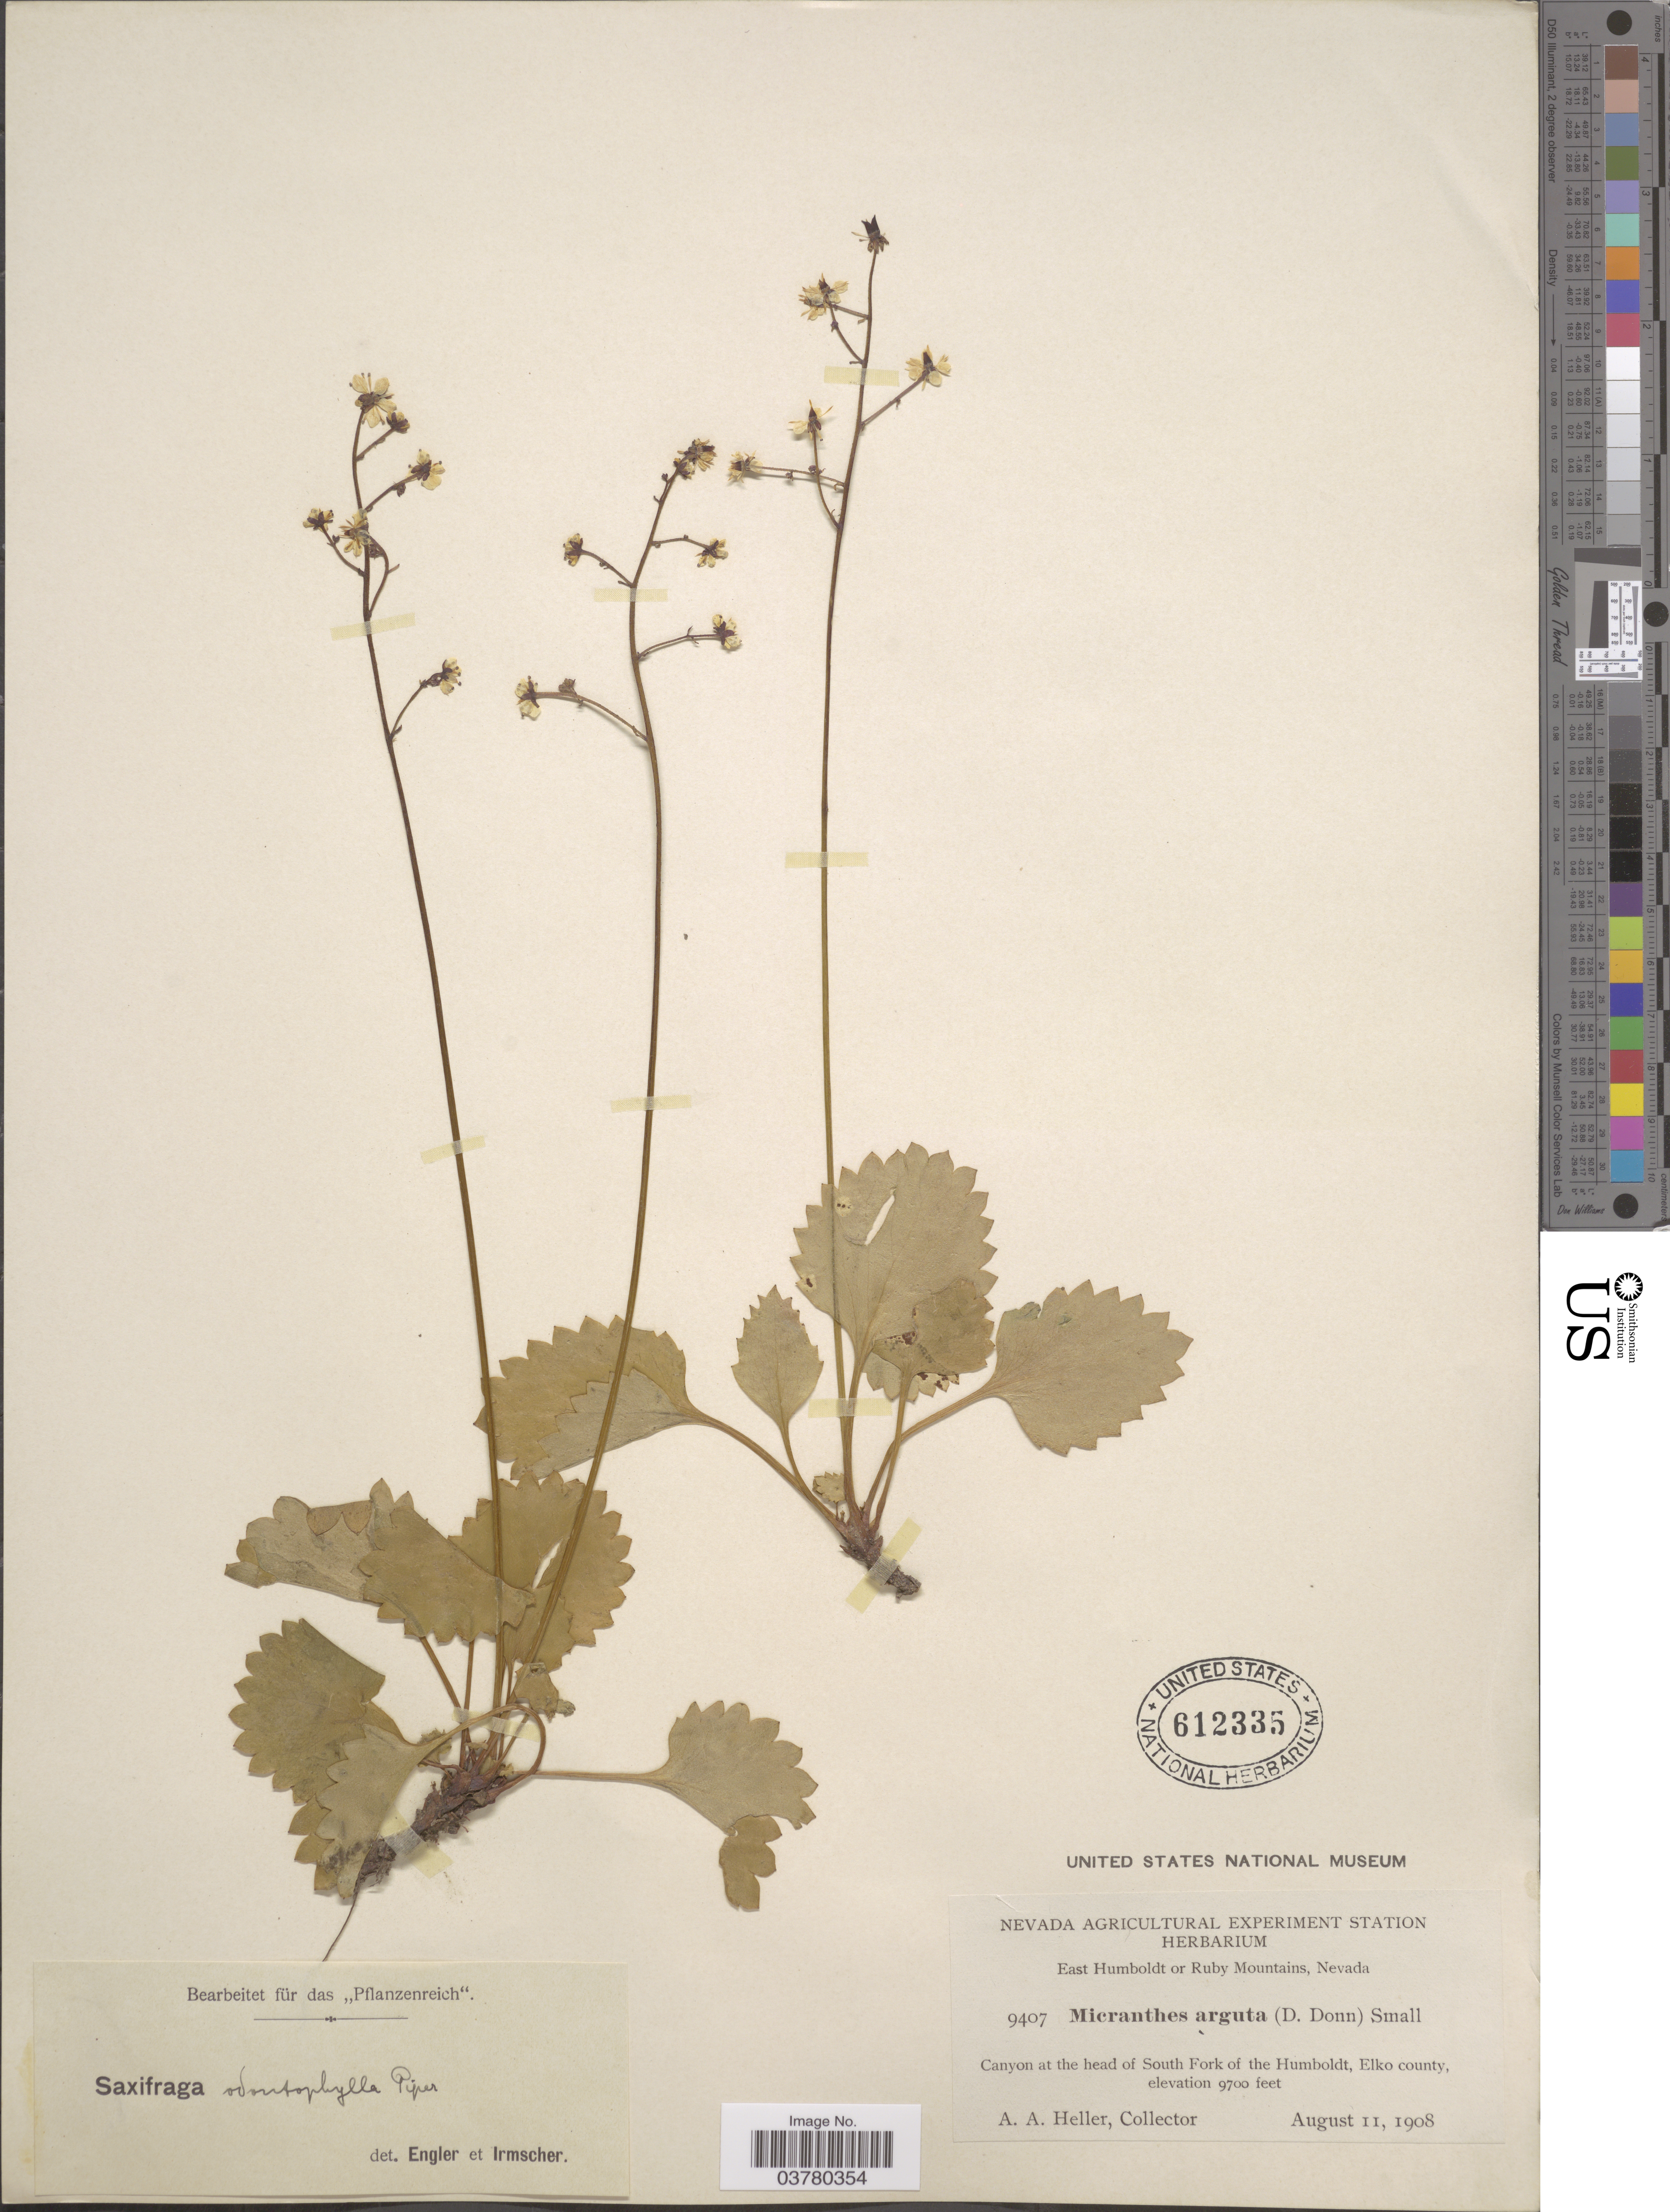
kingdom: Plantae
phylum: Tracheophyta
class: Magnoliopsida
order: Saxifragales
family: Saxifragaceae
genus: Micranthes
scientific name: Micranthes odontoloma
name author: (Piper) A. Heller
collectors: A. A. Heller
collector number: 9407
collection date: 1908-08-11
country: United States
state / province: Nevada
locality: East Humboldt or Ruby Mountains. Canyon at the head of South Fork of the Humboldt, Elko county.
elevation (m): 2957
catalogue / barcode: US 612335